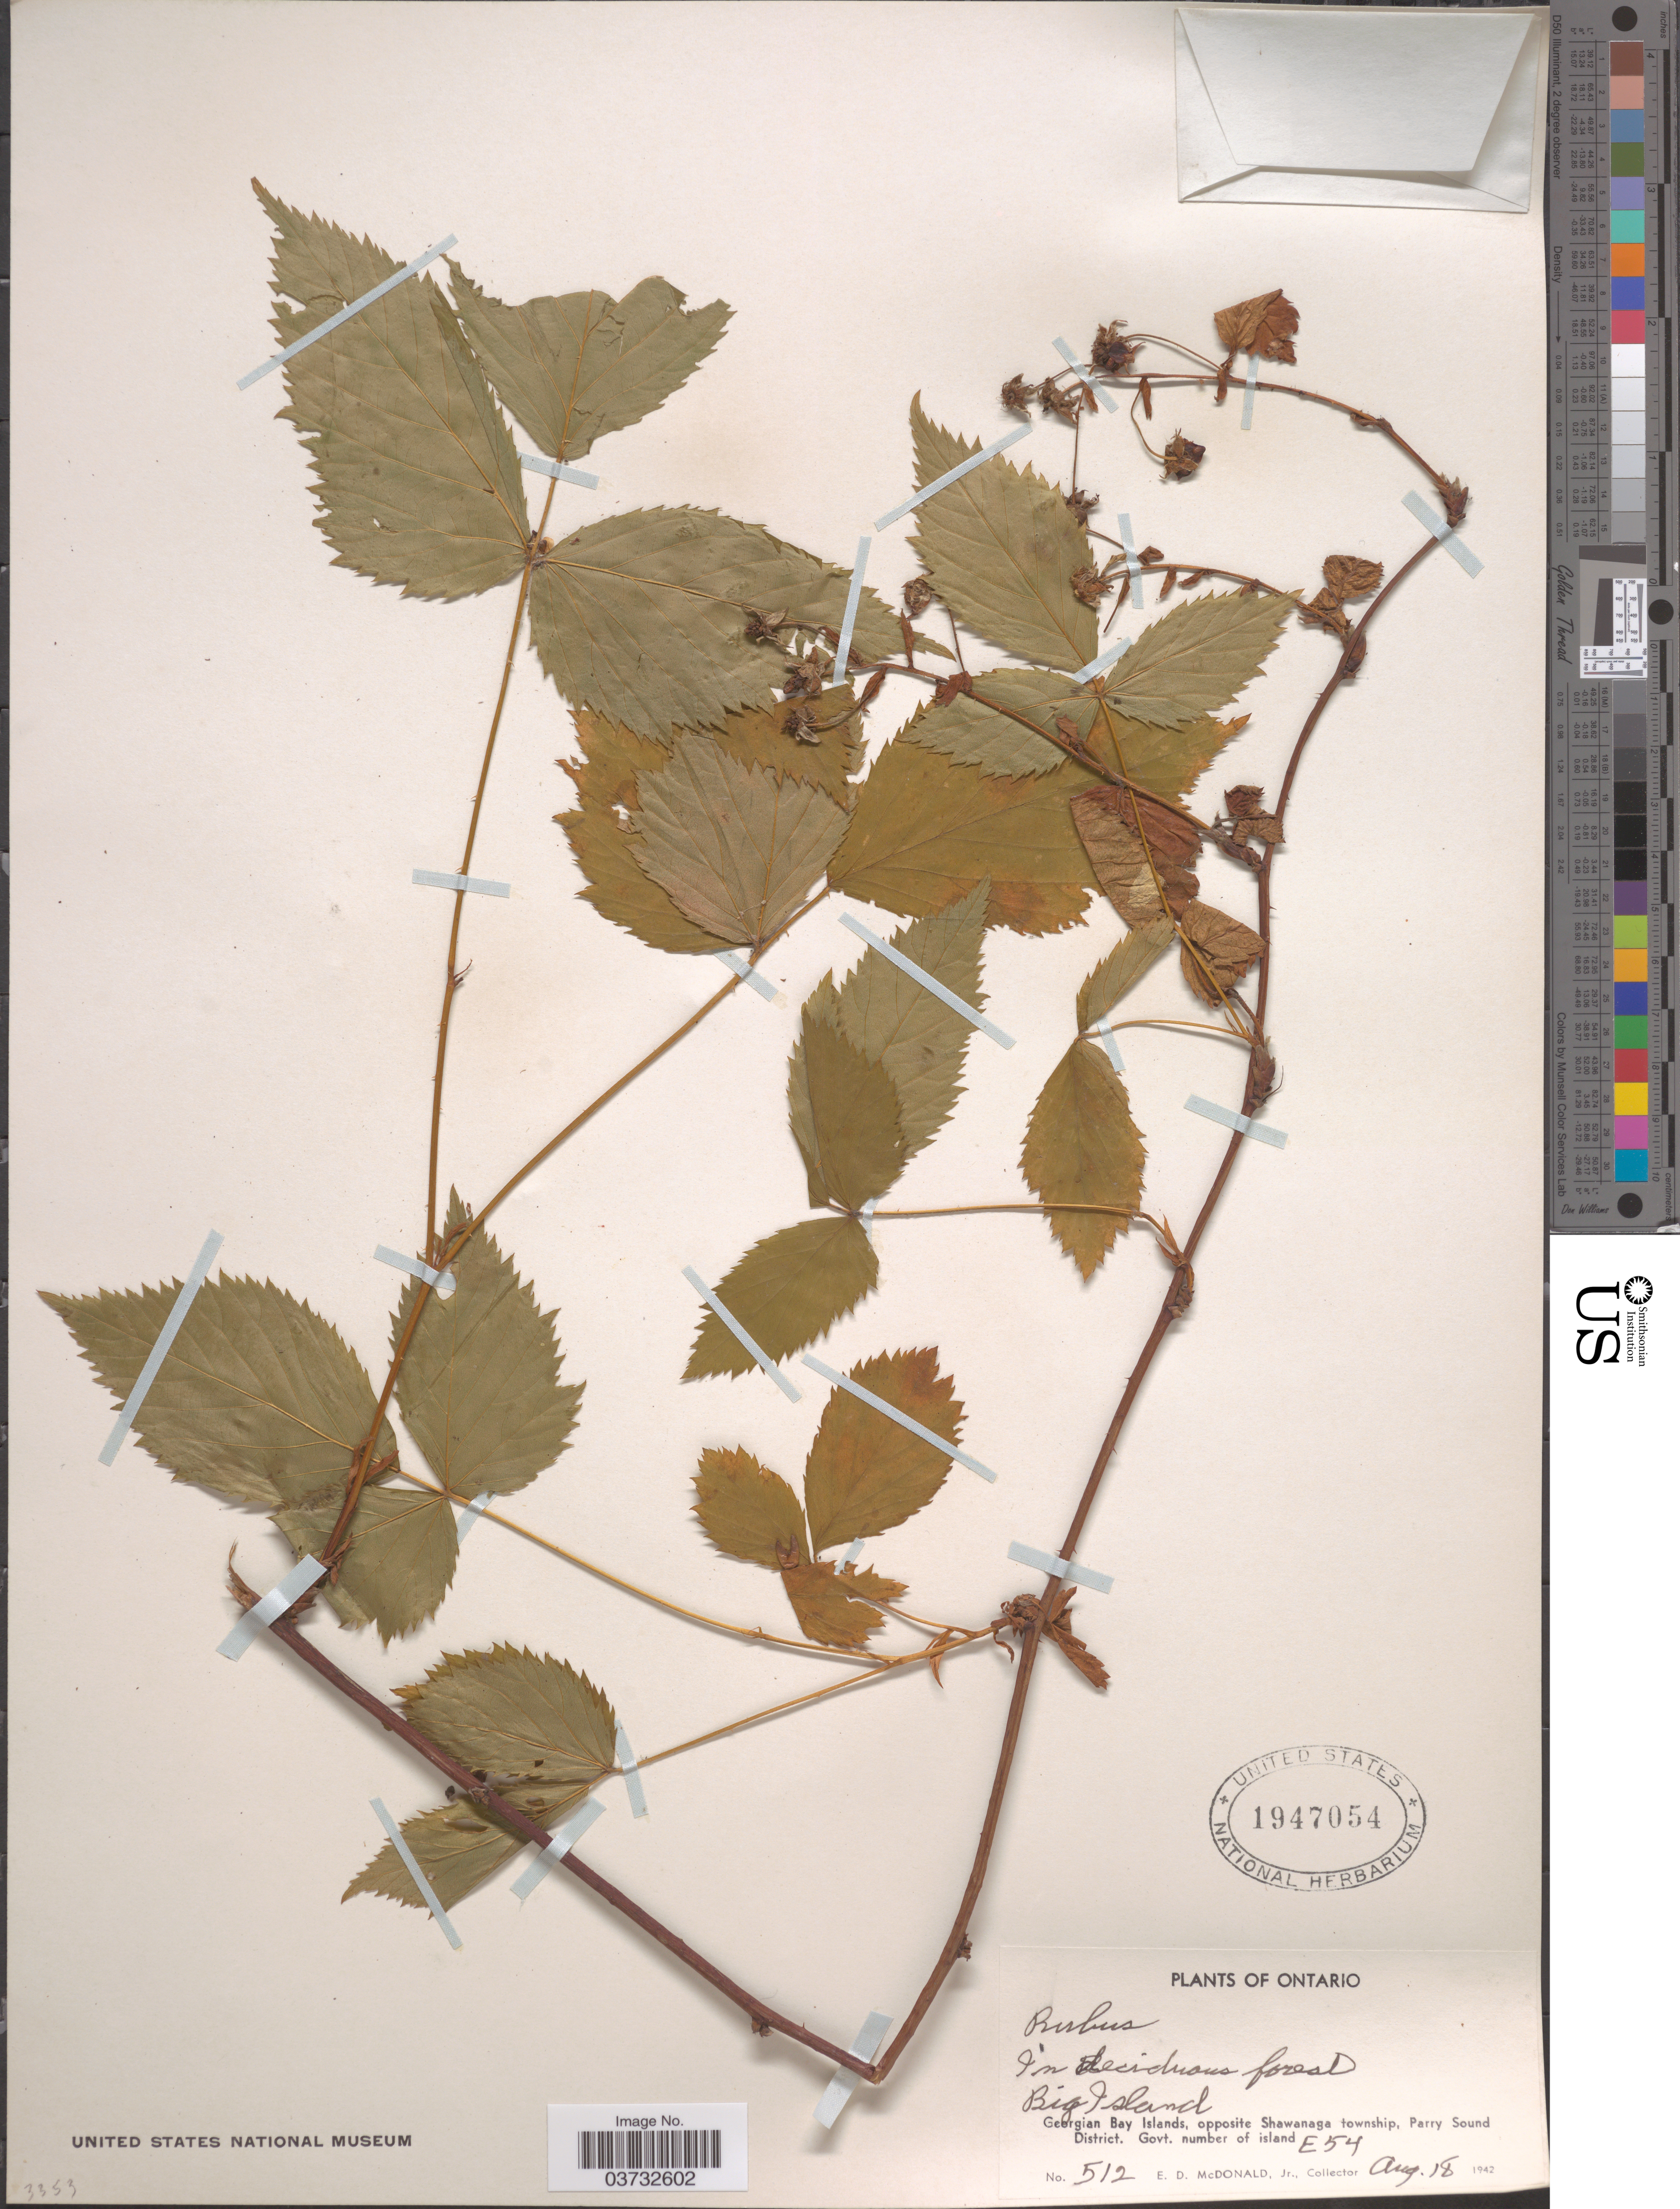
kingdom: Plantae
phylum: Tracheophyta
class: Magnoliopsida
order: Rosales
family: Rosaceae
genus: Rubus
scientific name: Rubus sp.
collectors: E. D. McDonald Jr.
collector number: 512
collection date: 1942-08-18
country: Canada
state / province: Ontario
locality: In deciduous forest. Big Island. Georgian Bay Islands, opposite Shawanaga township, Parry Sound District. Govt. number of island E54.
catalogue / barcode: US 1947054